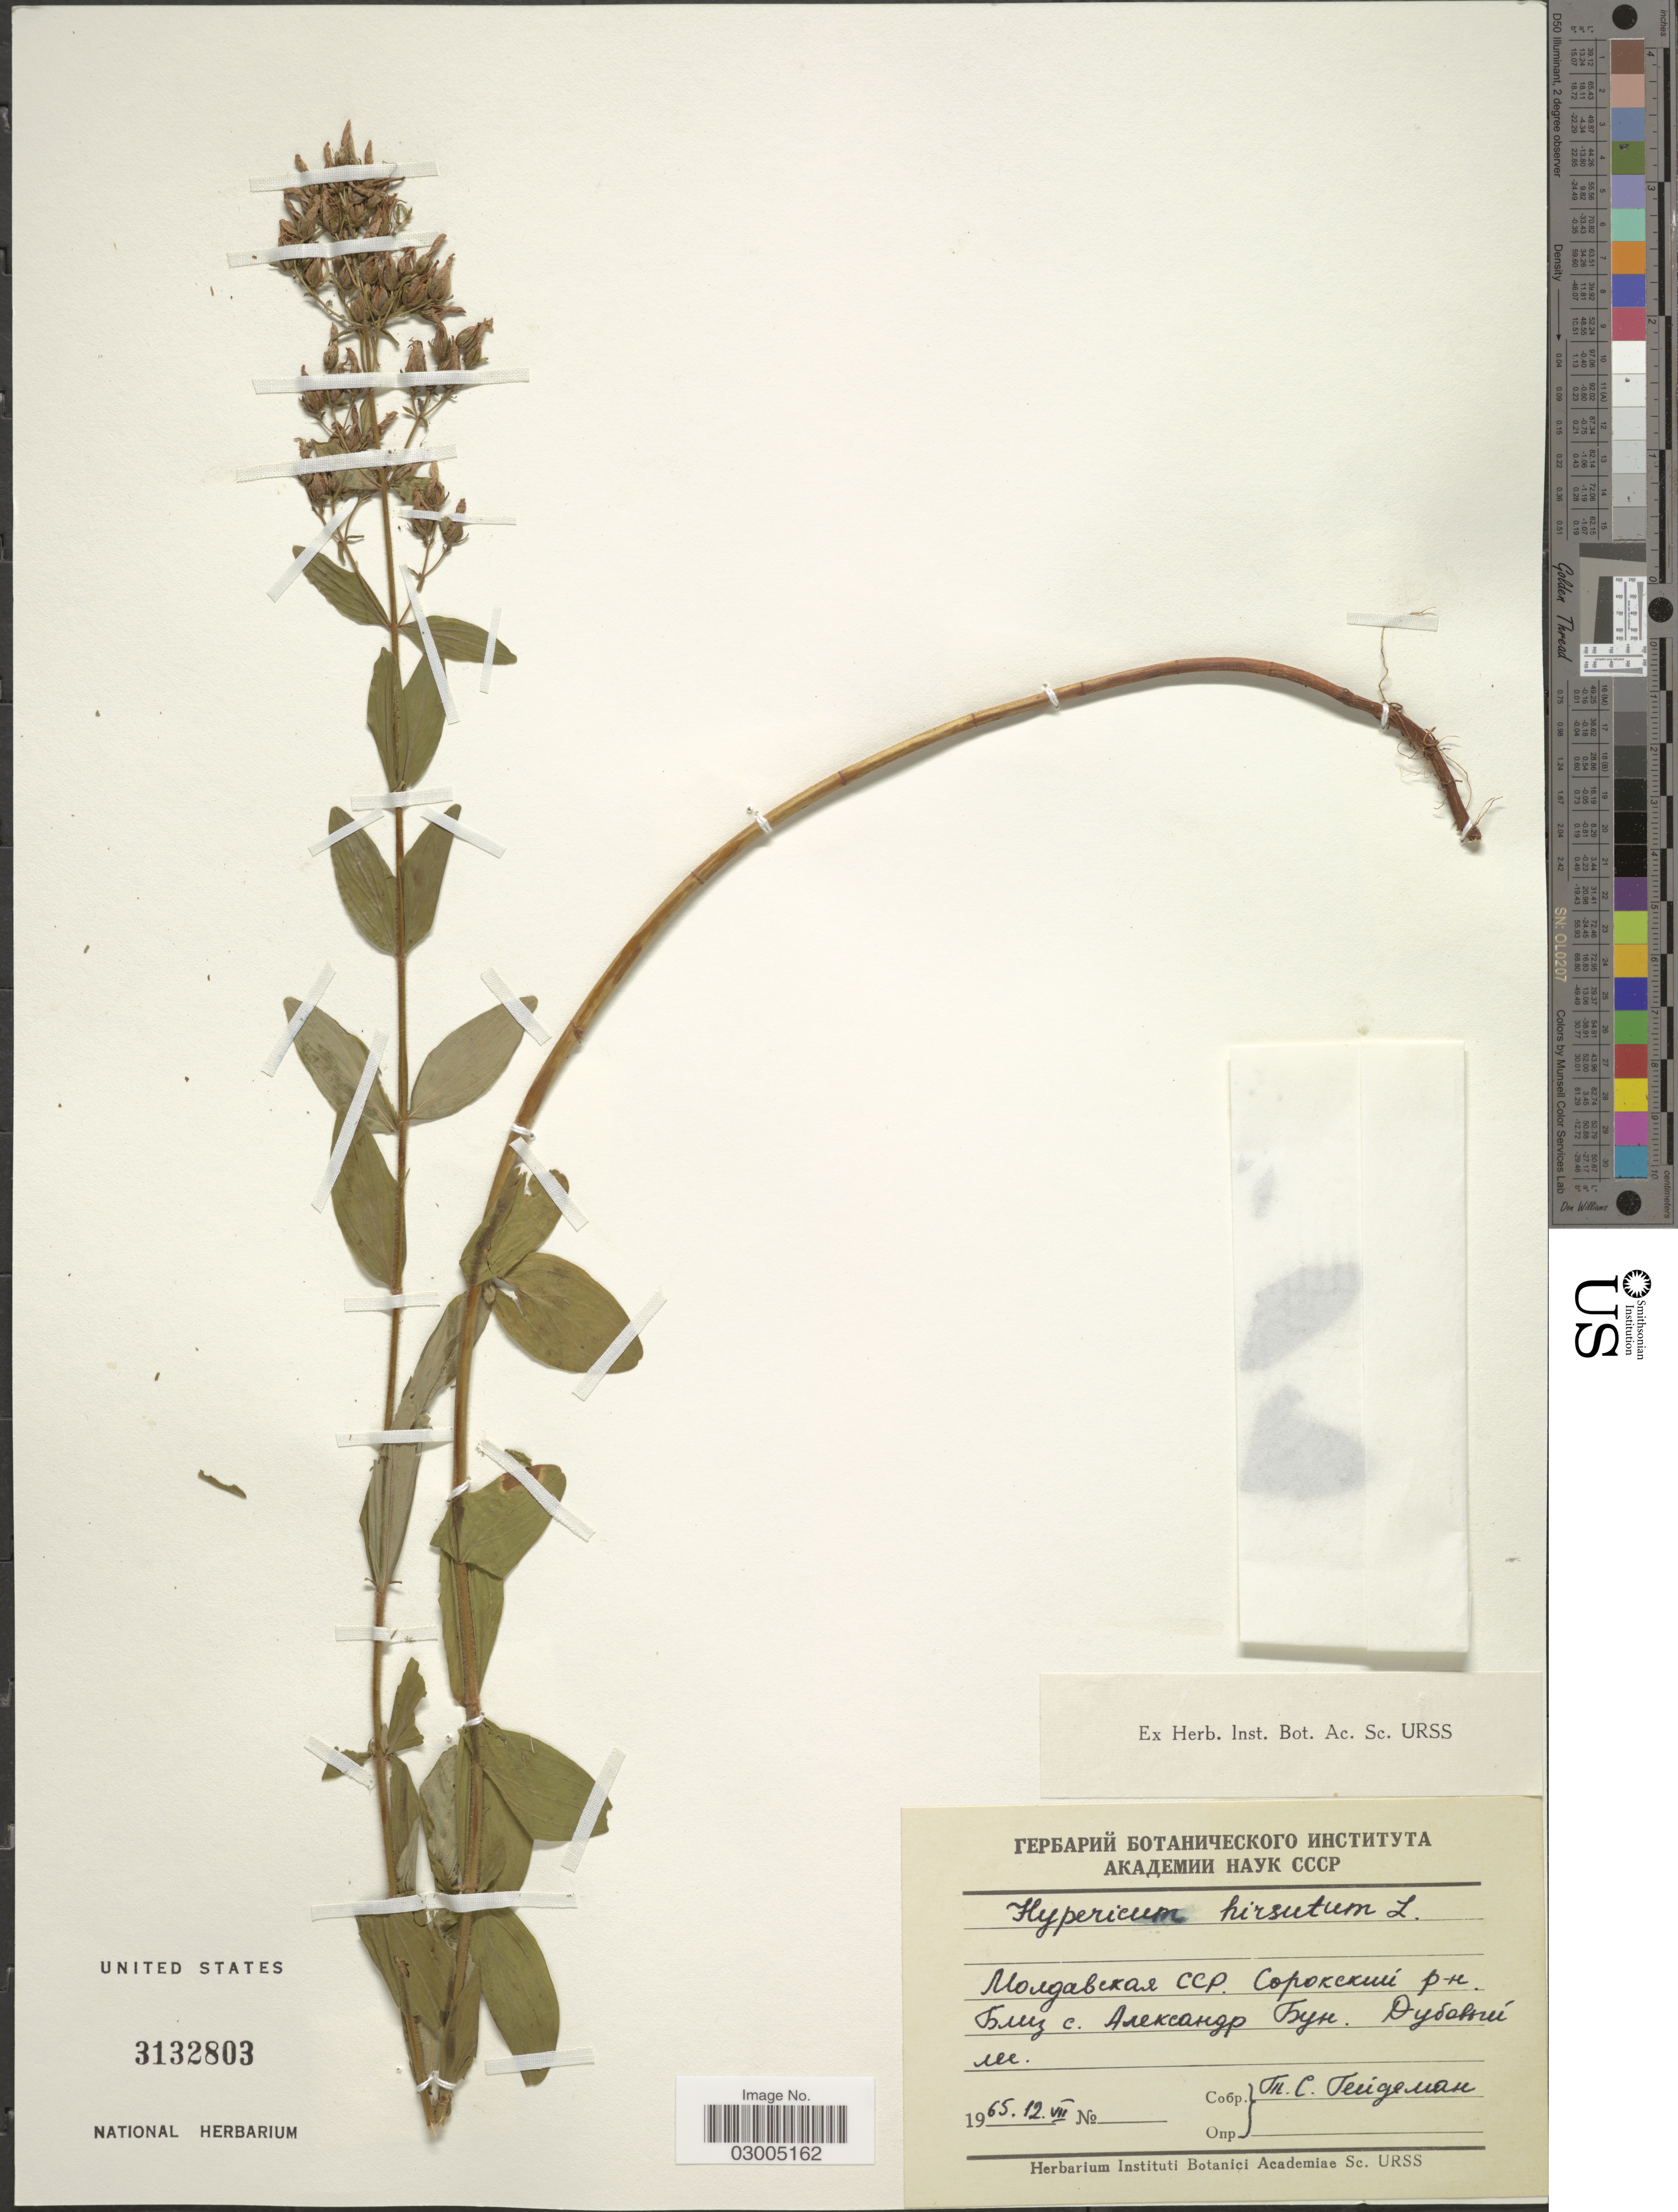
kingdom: Plantae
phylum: Tracheophyta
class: Magnoliopsida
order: Malpighiales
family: Hypericaceae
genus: Hypericum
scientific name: Hypericum hirsutum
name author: L.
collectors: T. Teigeman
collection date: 1965-07-12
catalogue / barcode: US 3132803